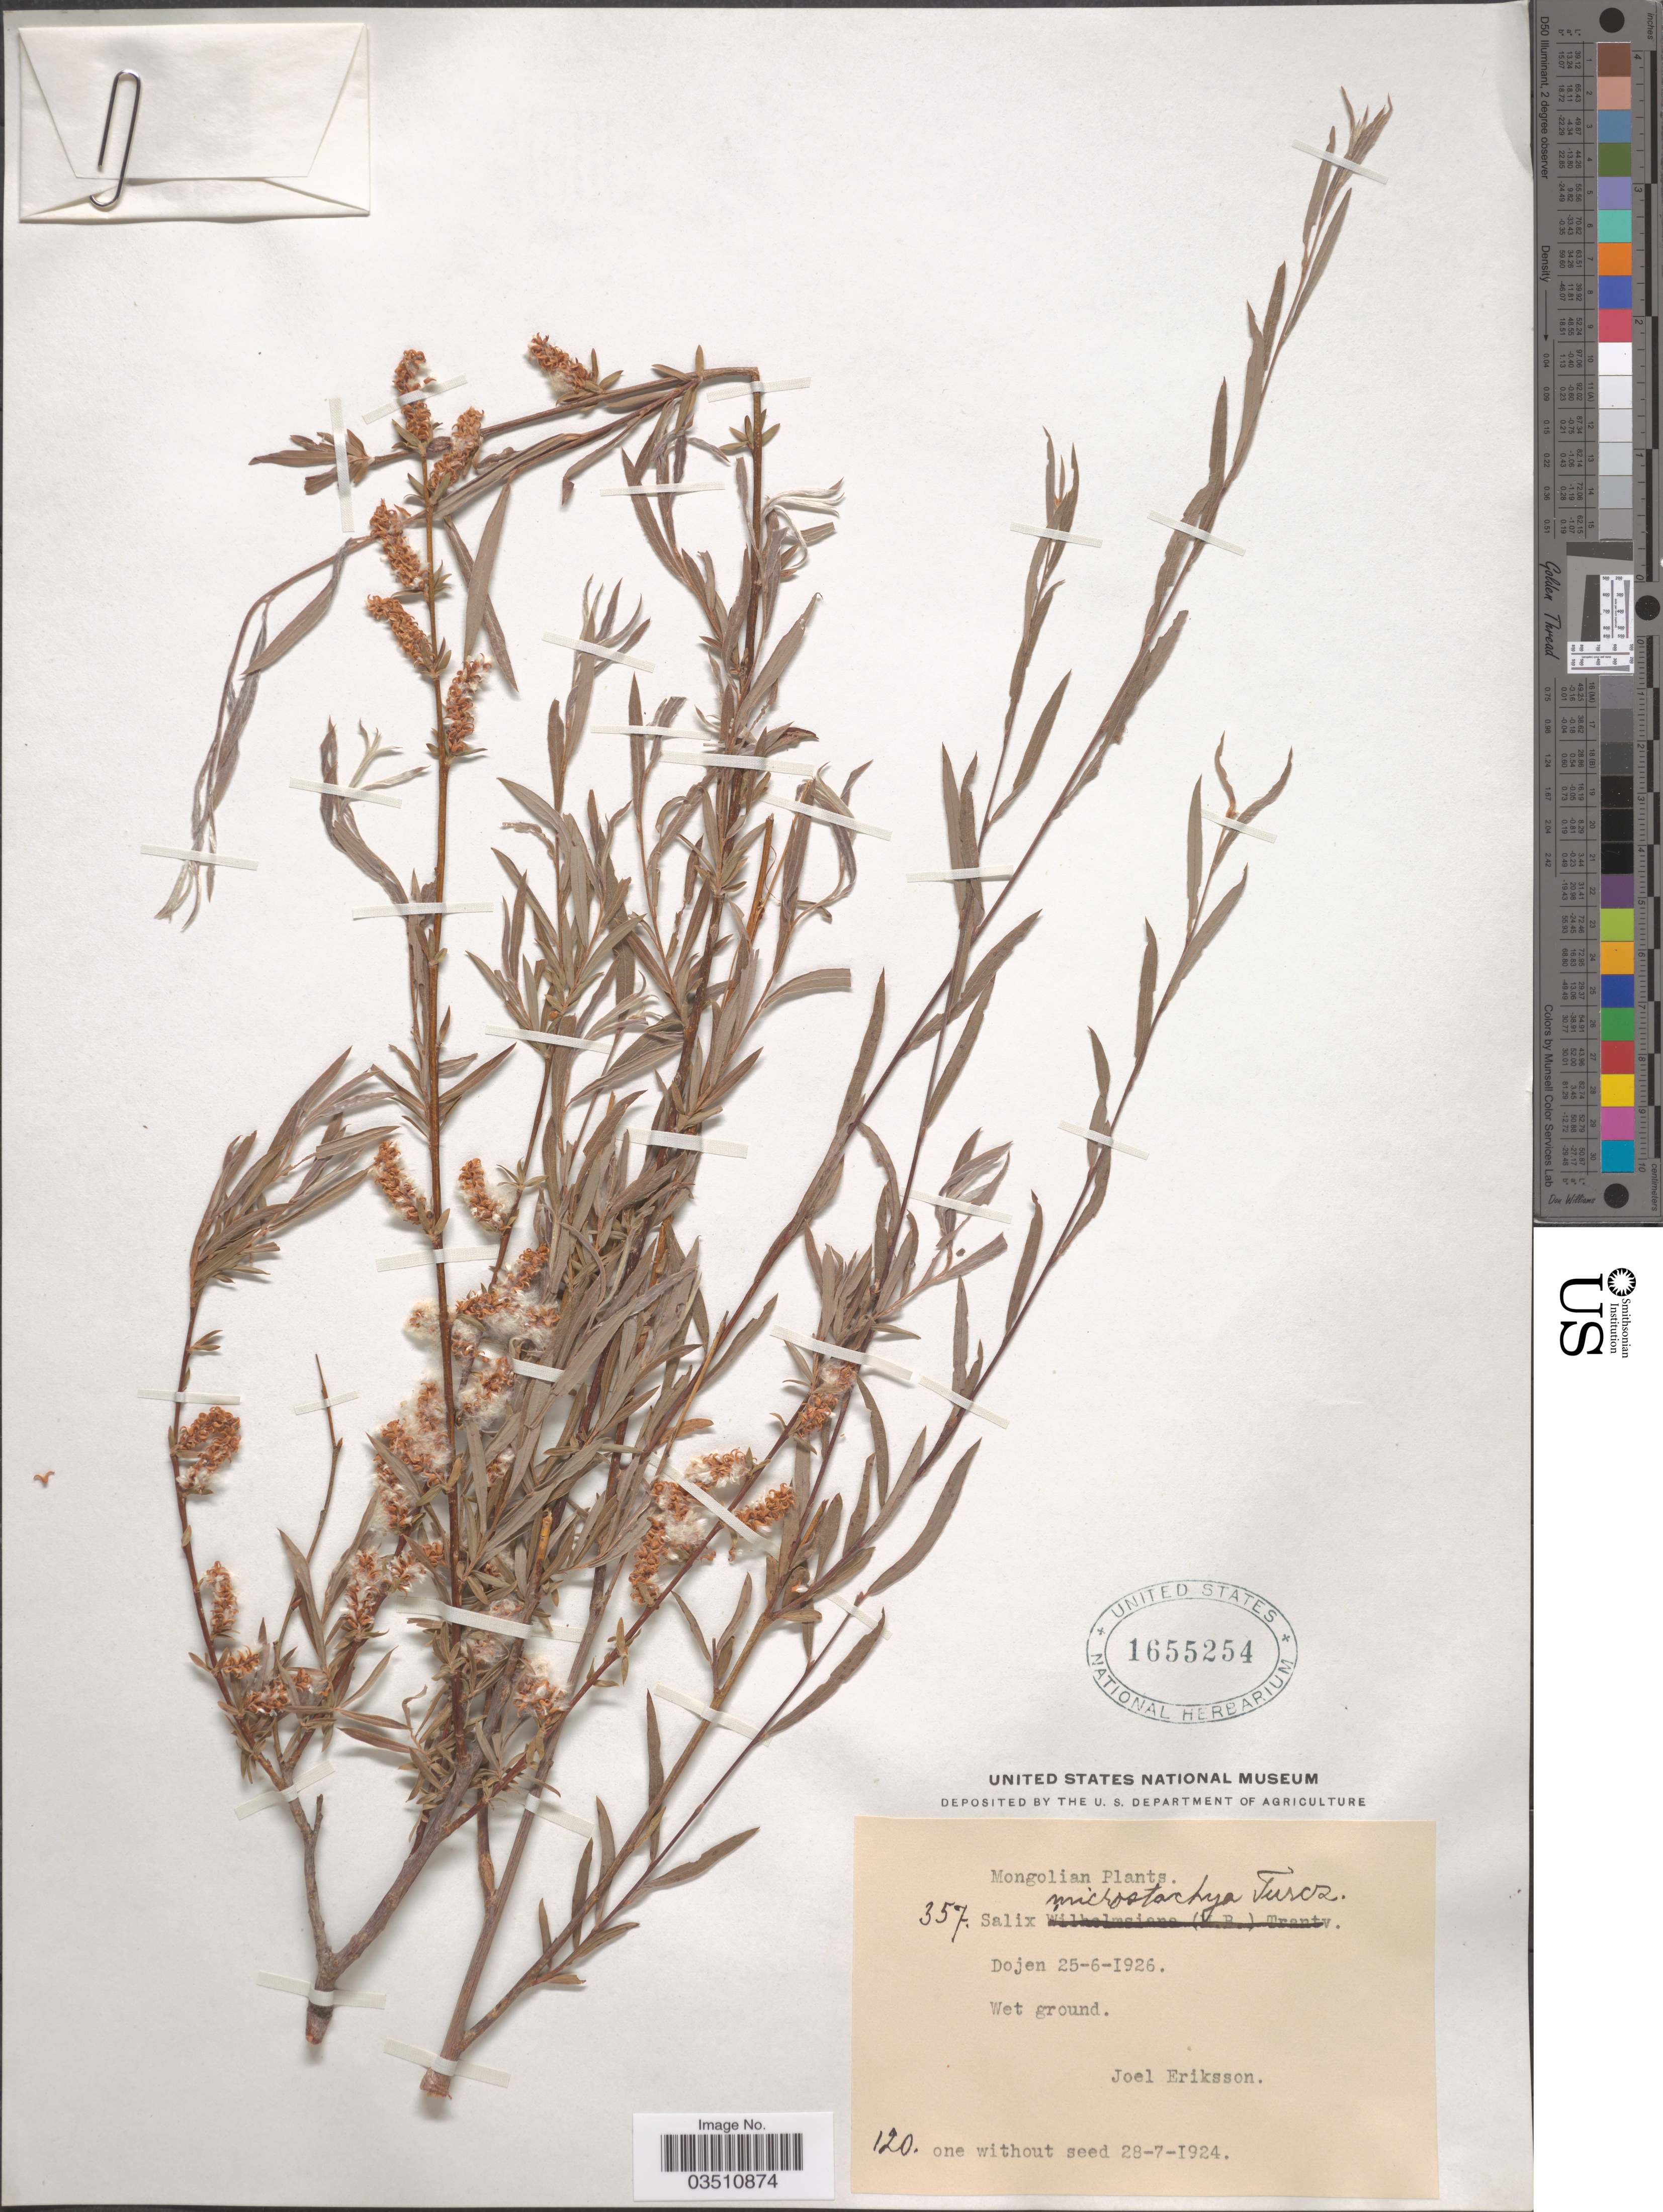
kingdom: Plantae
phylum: Tracheophyta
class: Magnoliopsida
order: Malpighiales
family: Salicaceae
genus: Salix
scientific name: Salix microstachya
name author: Turcz.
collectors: J. Eriksson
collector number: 357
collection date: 1926-06-25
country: Mongolia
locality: Dojen.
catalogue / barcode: US 1655254